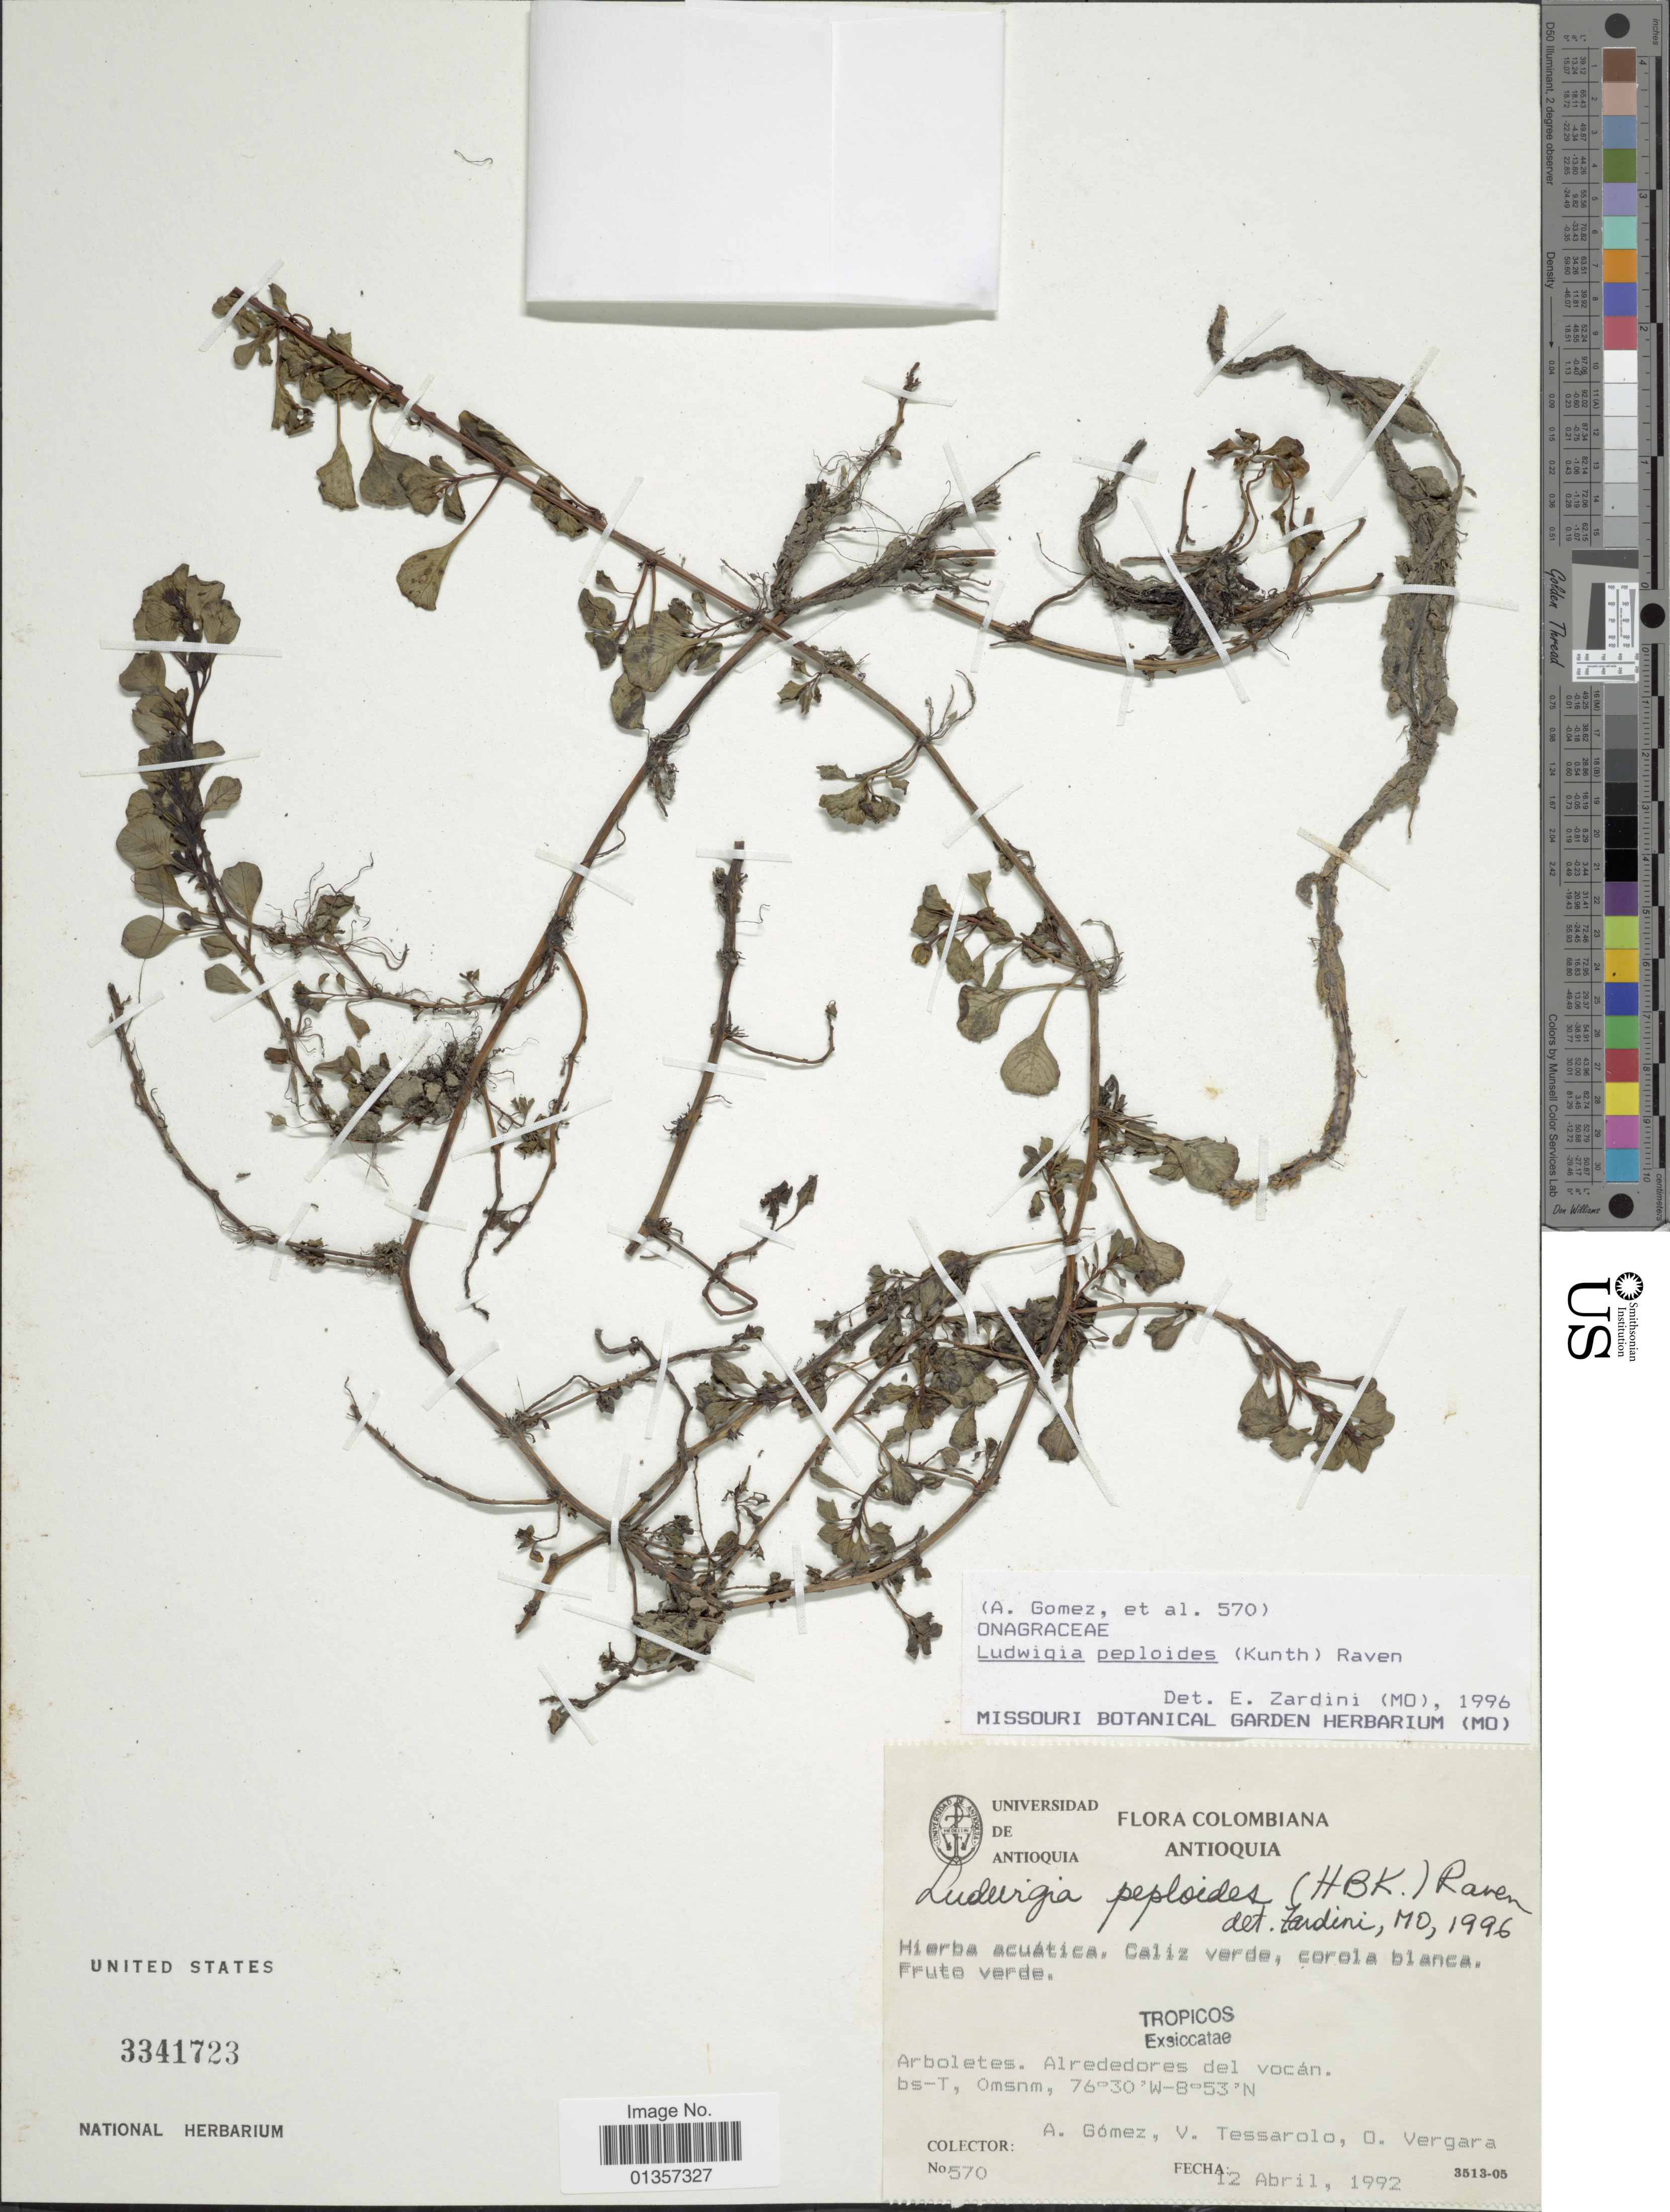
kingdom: Plantae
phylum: Tracheophyta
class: Magnoliopsida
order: Myrtales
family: Onagraceae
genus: Ludwigia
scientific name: Ludwigia peploides subsp. peploides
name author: (Kunth) P.H. Raven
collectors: A. Gómez, V. Tessarolo & O. Vergara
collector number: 570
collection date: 1992-04-12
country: Colombia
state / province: Antioquia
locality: Arboletes. Alrededores del vocán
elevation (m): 0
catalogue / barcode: US 3341723